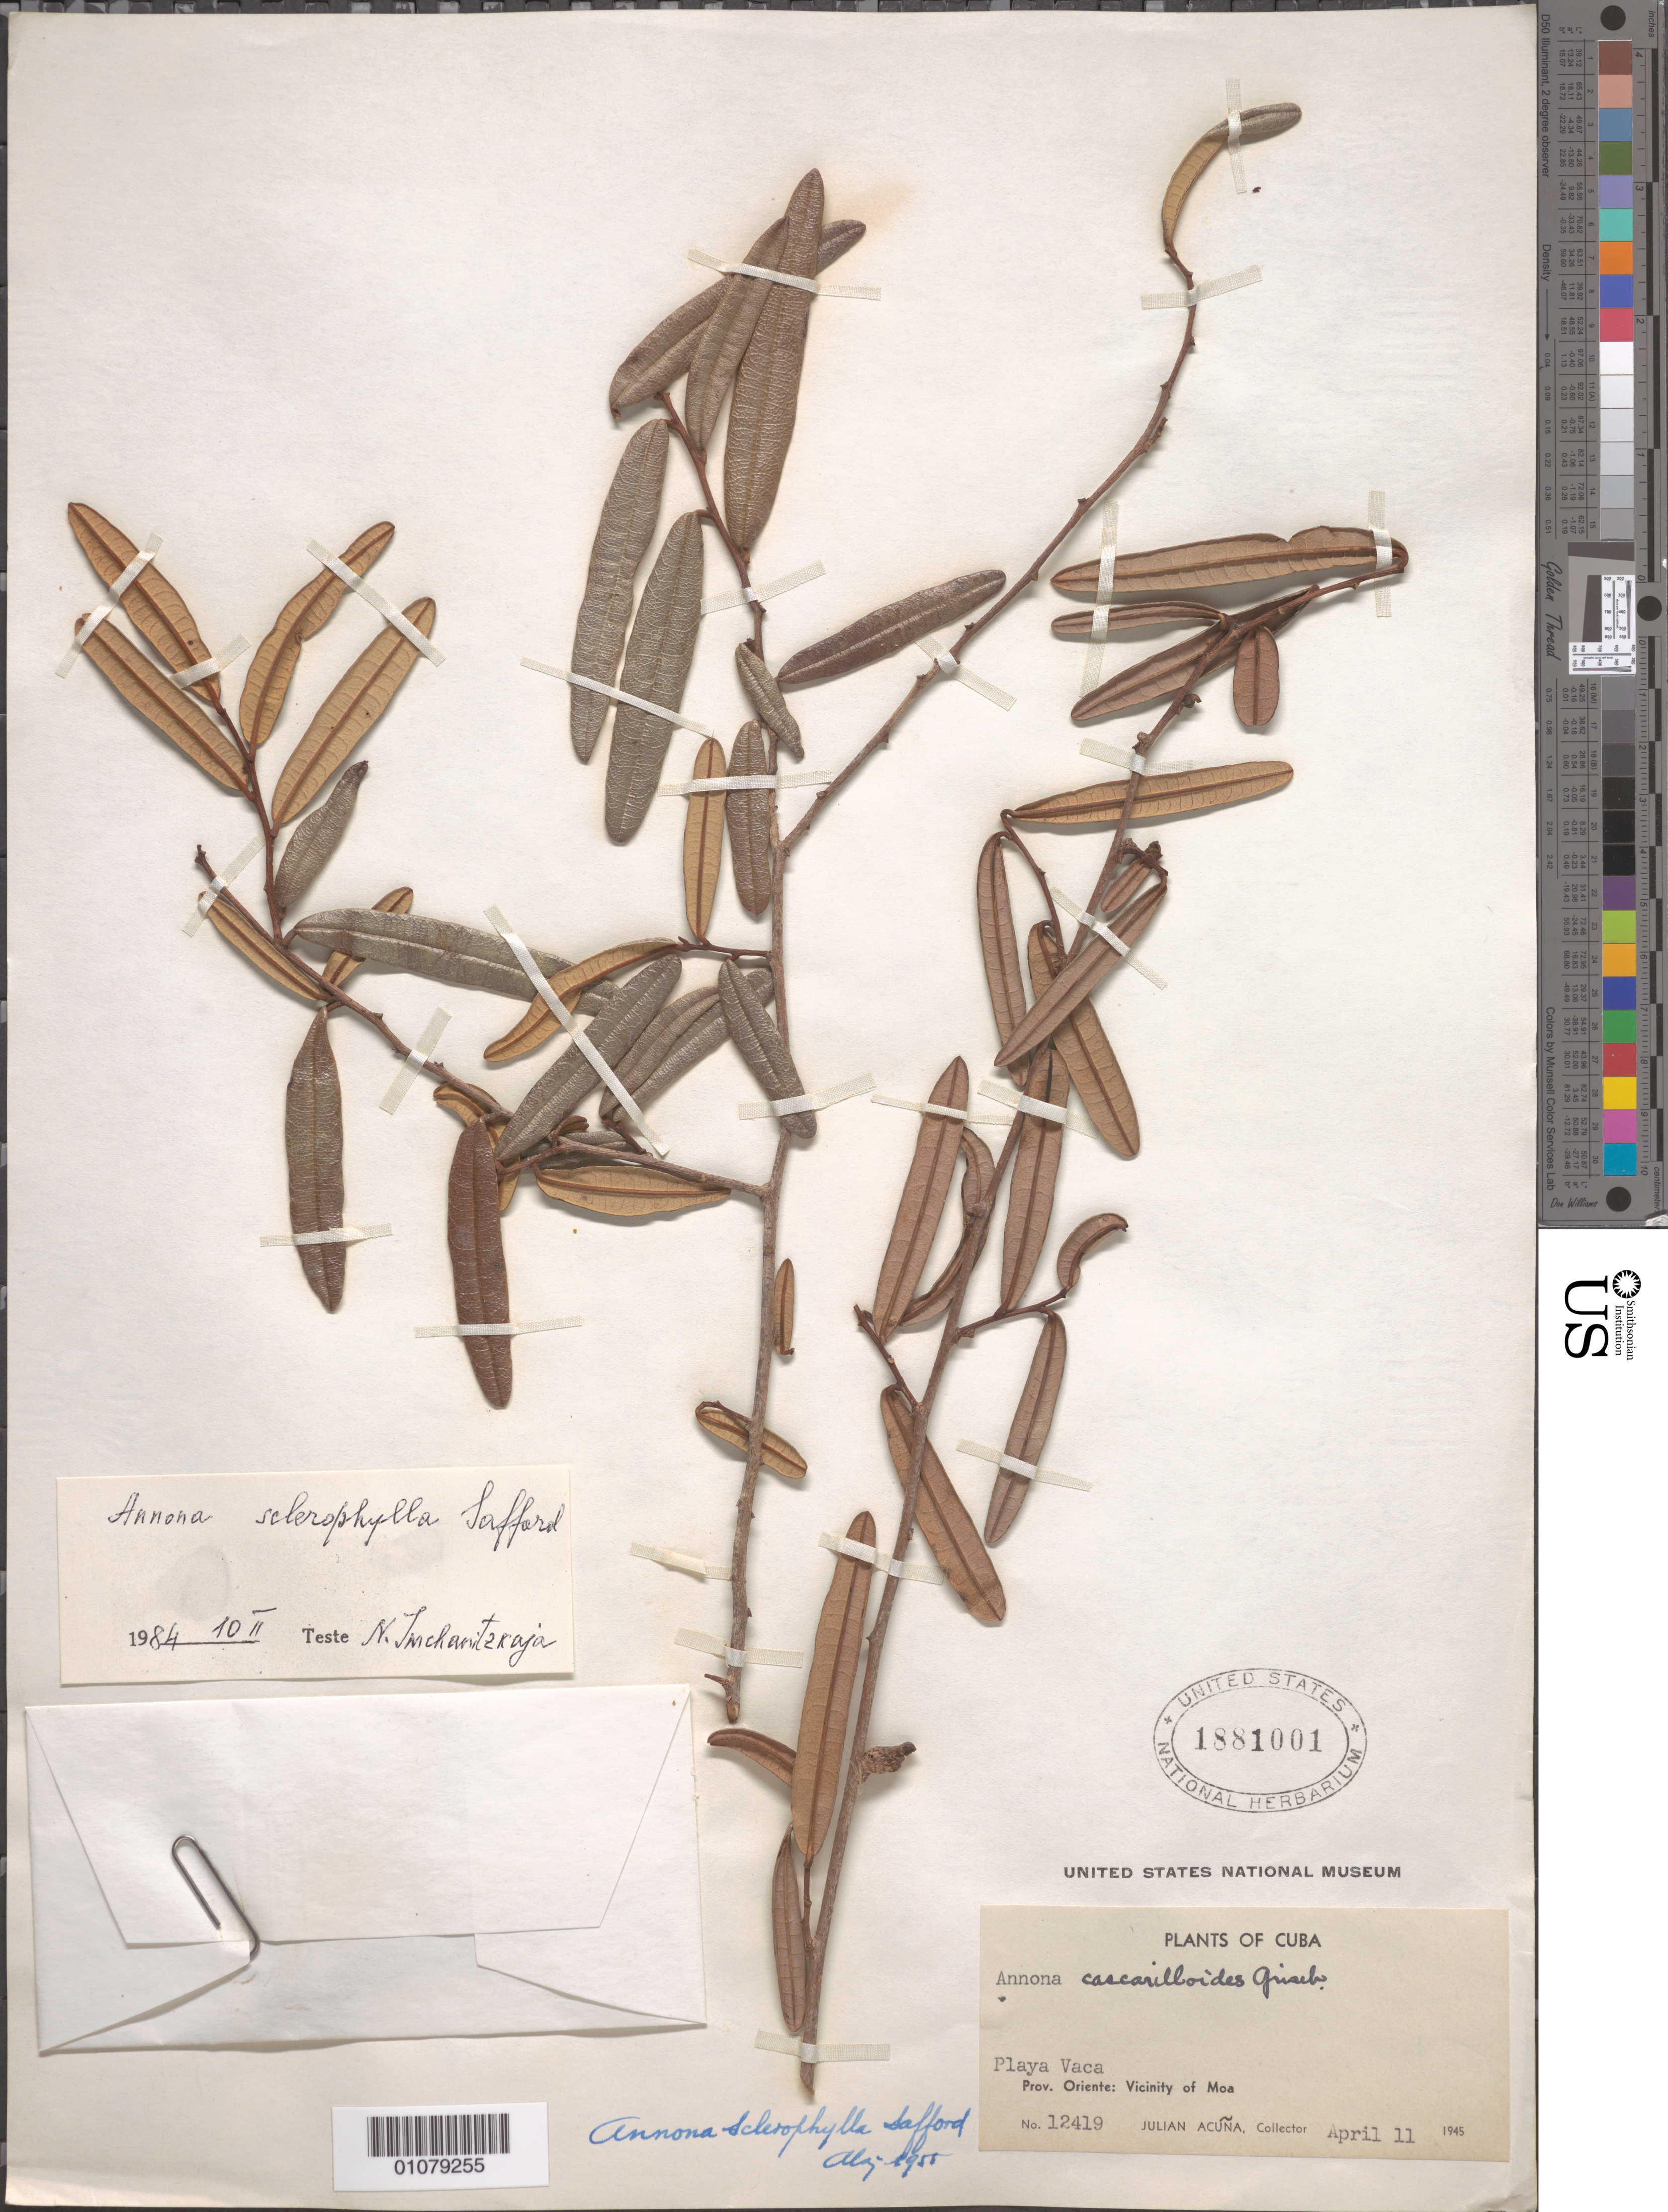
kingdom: Plantae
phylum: Tracheophyta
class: Magnoliopsida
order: Magnoliales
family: Annonaceae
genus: Annona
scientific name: Annona sclerophylla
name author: Saff.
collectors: J. Acuña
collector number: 12419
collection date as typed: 11 Apr 1945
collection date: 1945-04-11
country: Cuba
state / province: Holguín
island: Cuba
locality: Playa Vaca Prov Oriente: Vicinity of Moa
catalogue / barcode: US 1881001